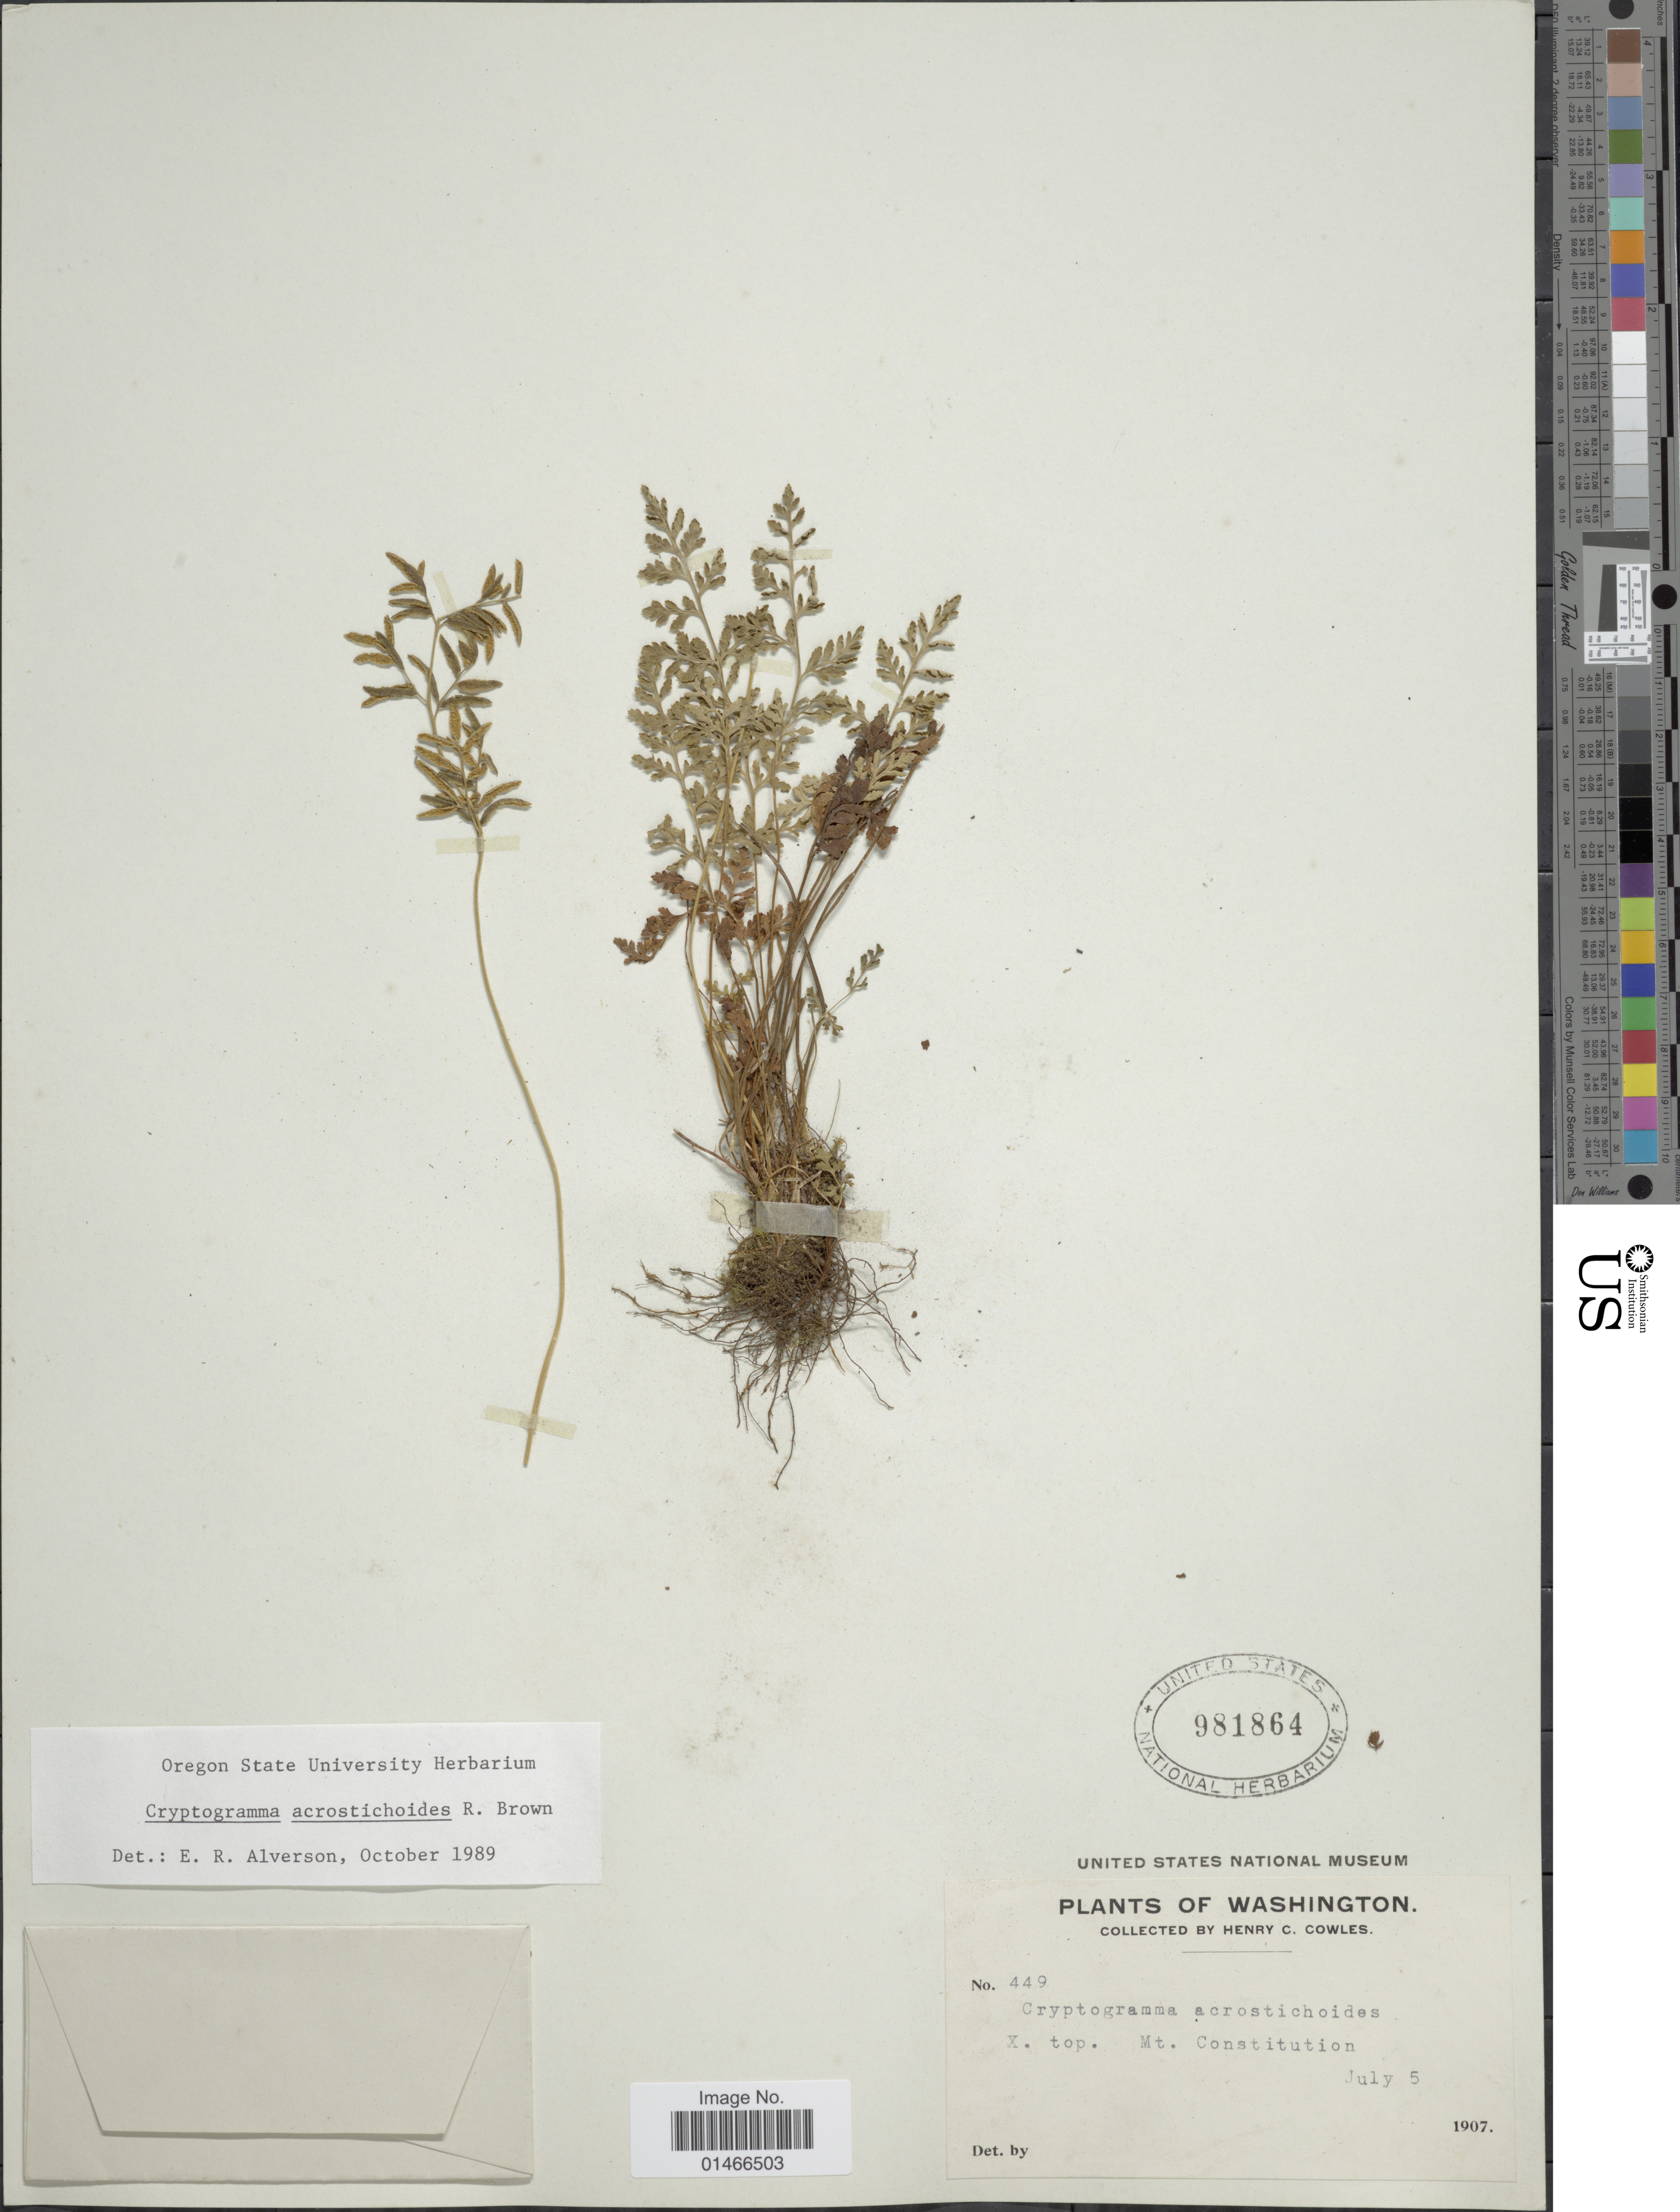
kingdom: Plantae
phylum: Tracheophyta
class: Polypodiopsida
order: Polypodiales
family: Pteridaceae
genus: Cryptogramma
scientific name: Cryptogramma acrostichoides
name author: R. Br.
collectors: H. Cowles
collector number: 449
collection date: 1907-07-05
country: United States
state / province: Washington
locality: Mt. Constitution.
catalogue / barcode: US 981864